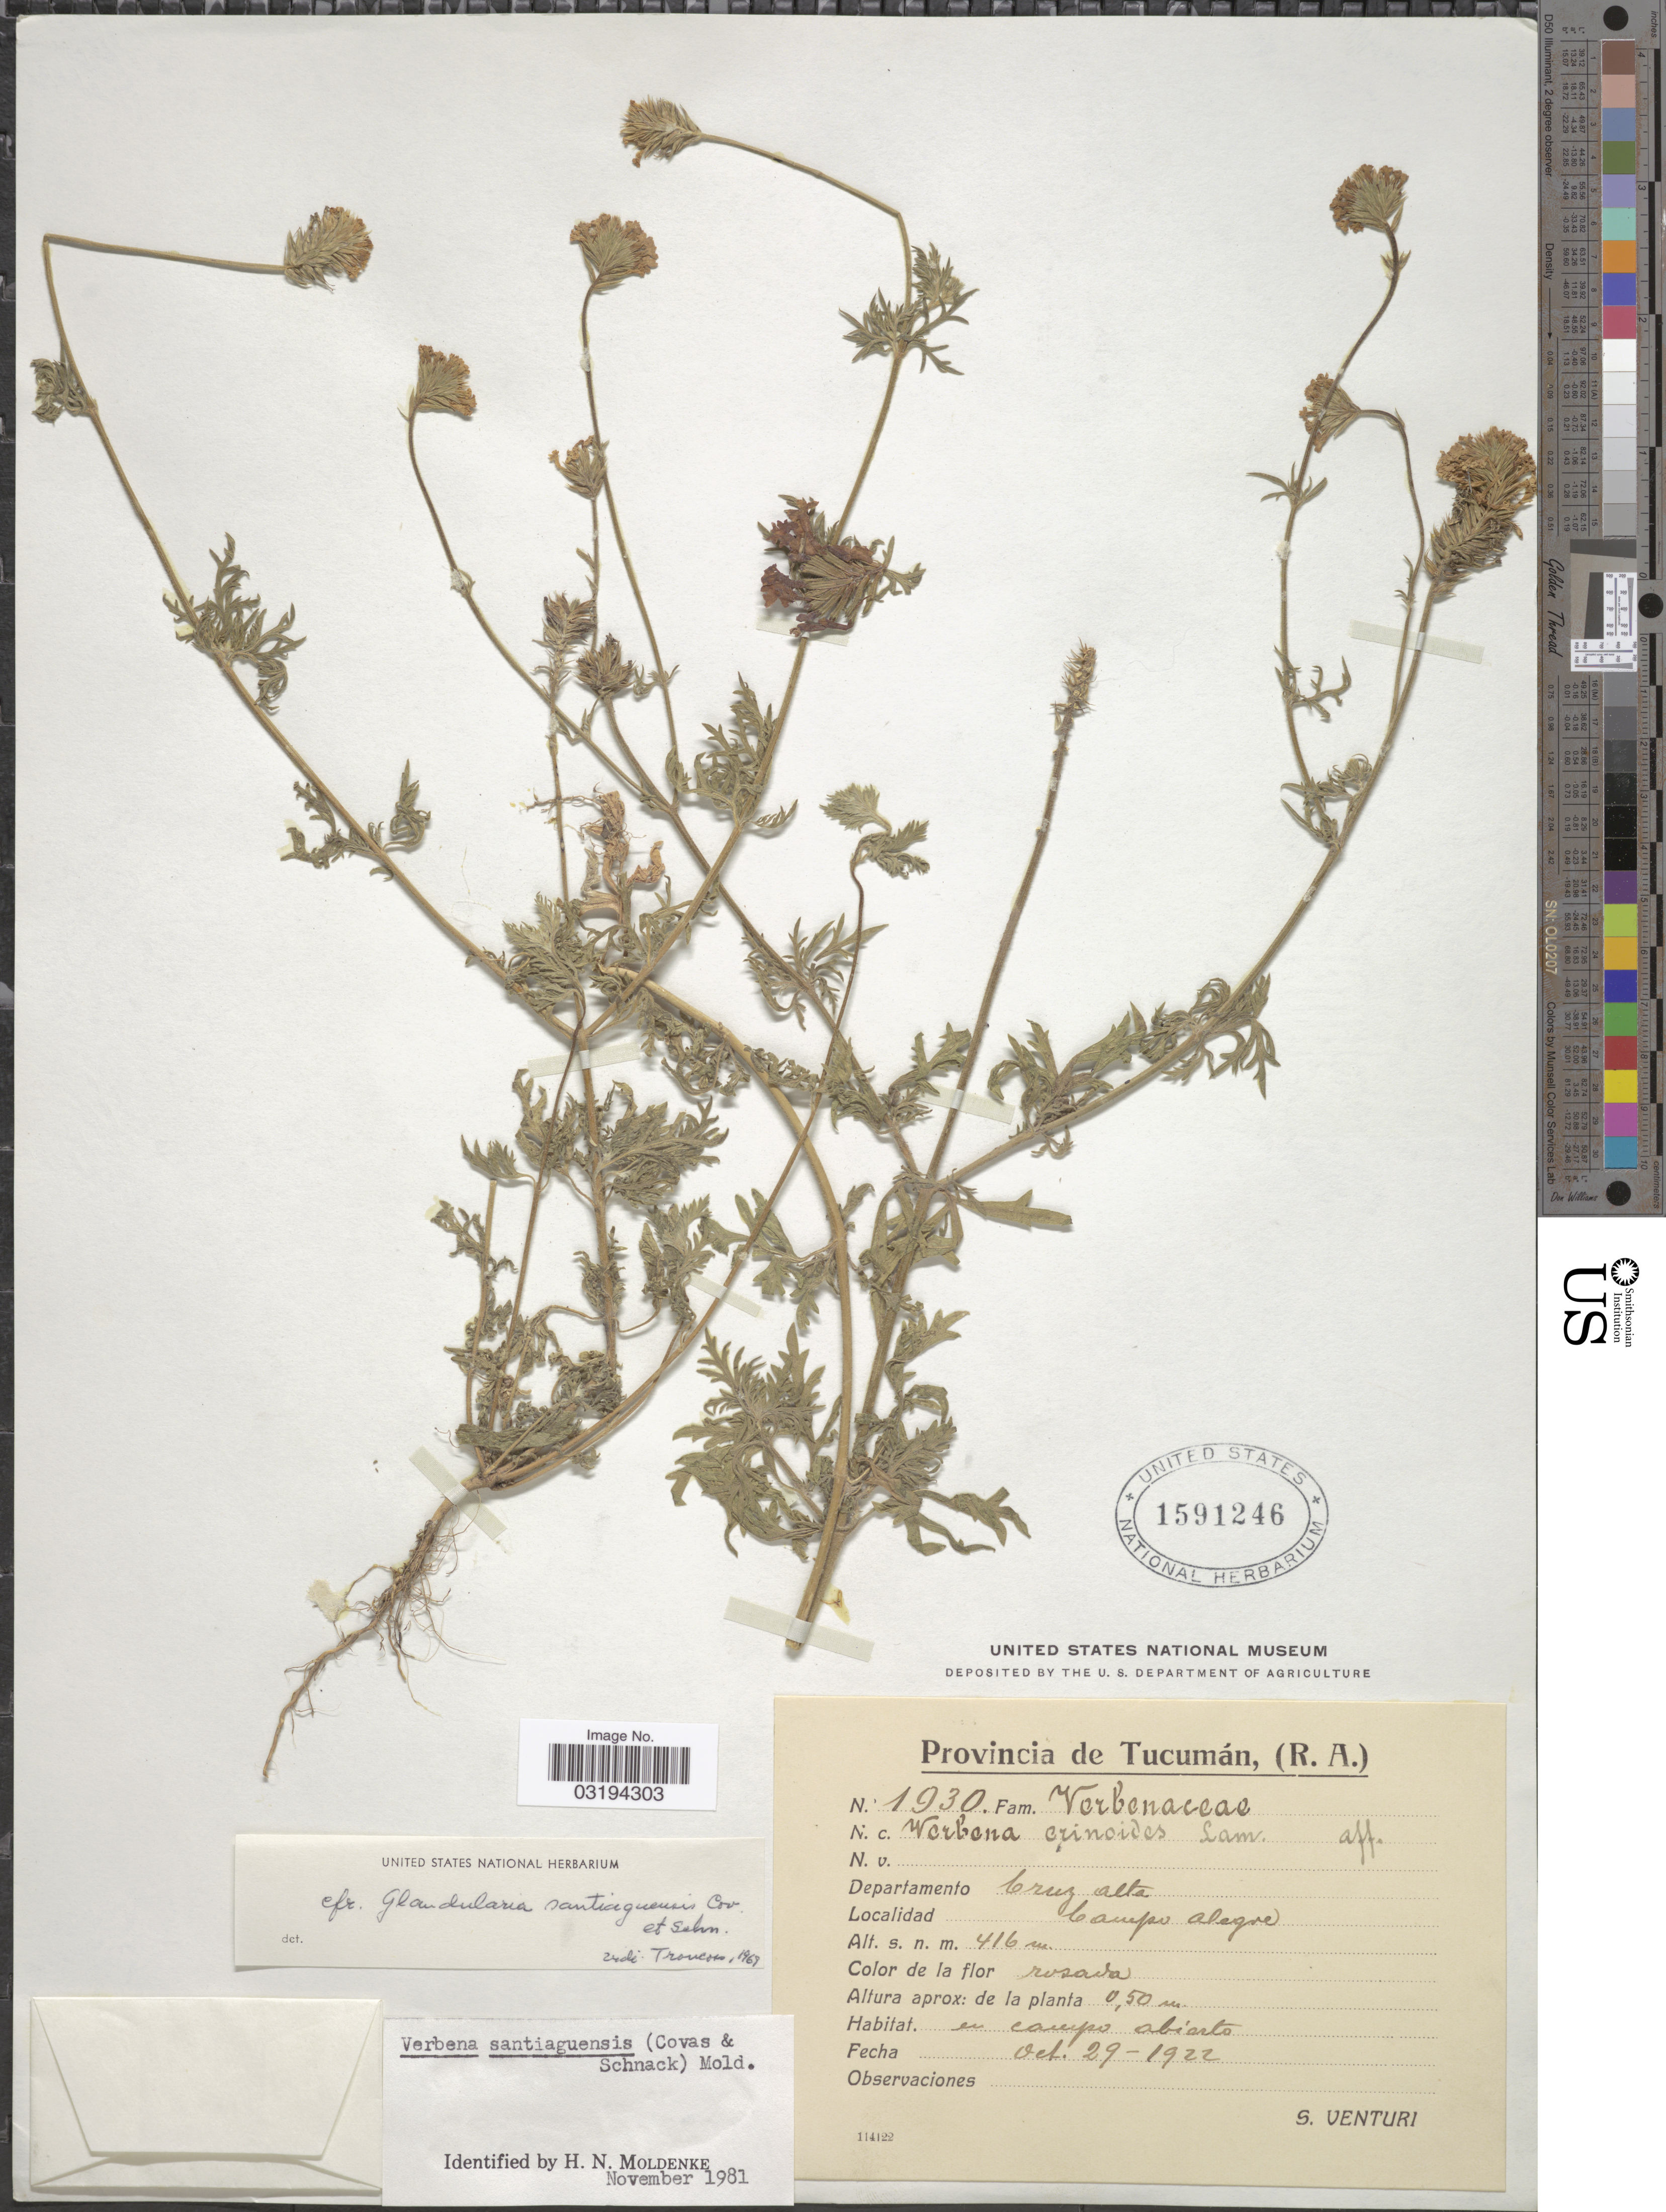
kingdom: Plantae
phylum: Tracheophyta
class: Magnoliopsida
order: Lamiales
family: Verbenaceae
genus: Verbena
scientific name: Verbena santiaguensis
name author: (Covas & Schnack) Moldenke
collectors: S. Venturi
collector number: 1930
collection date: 1922-10-29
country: Argentina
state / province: Tucuman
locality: Departamento Cruz Alta, Campo Alegre.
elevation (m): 416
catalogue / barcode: US 1591246